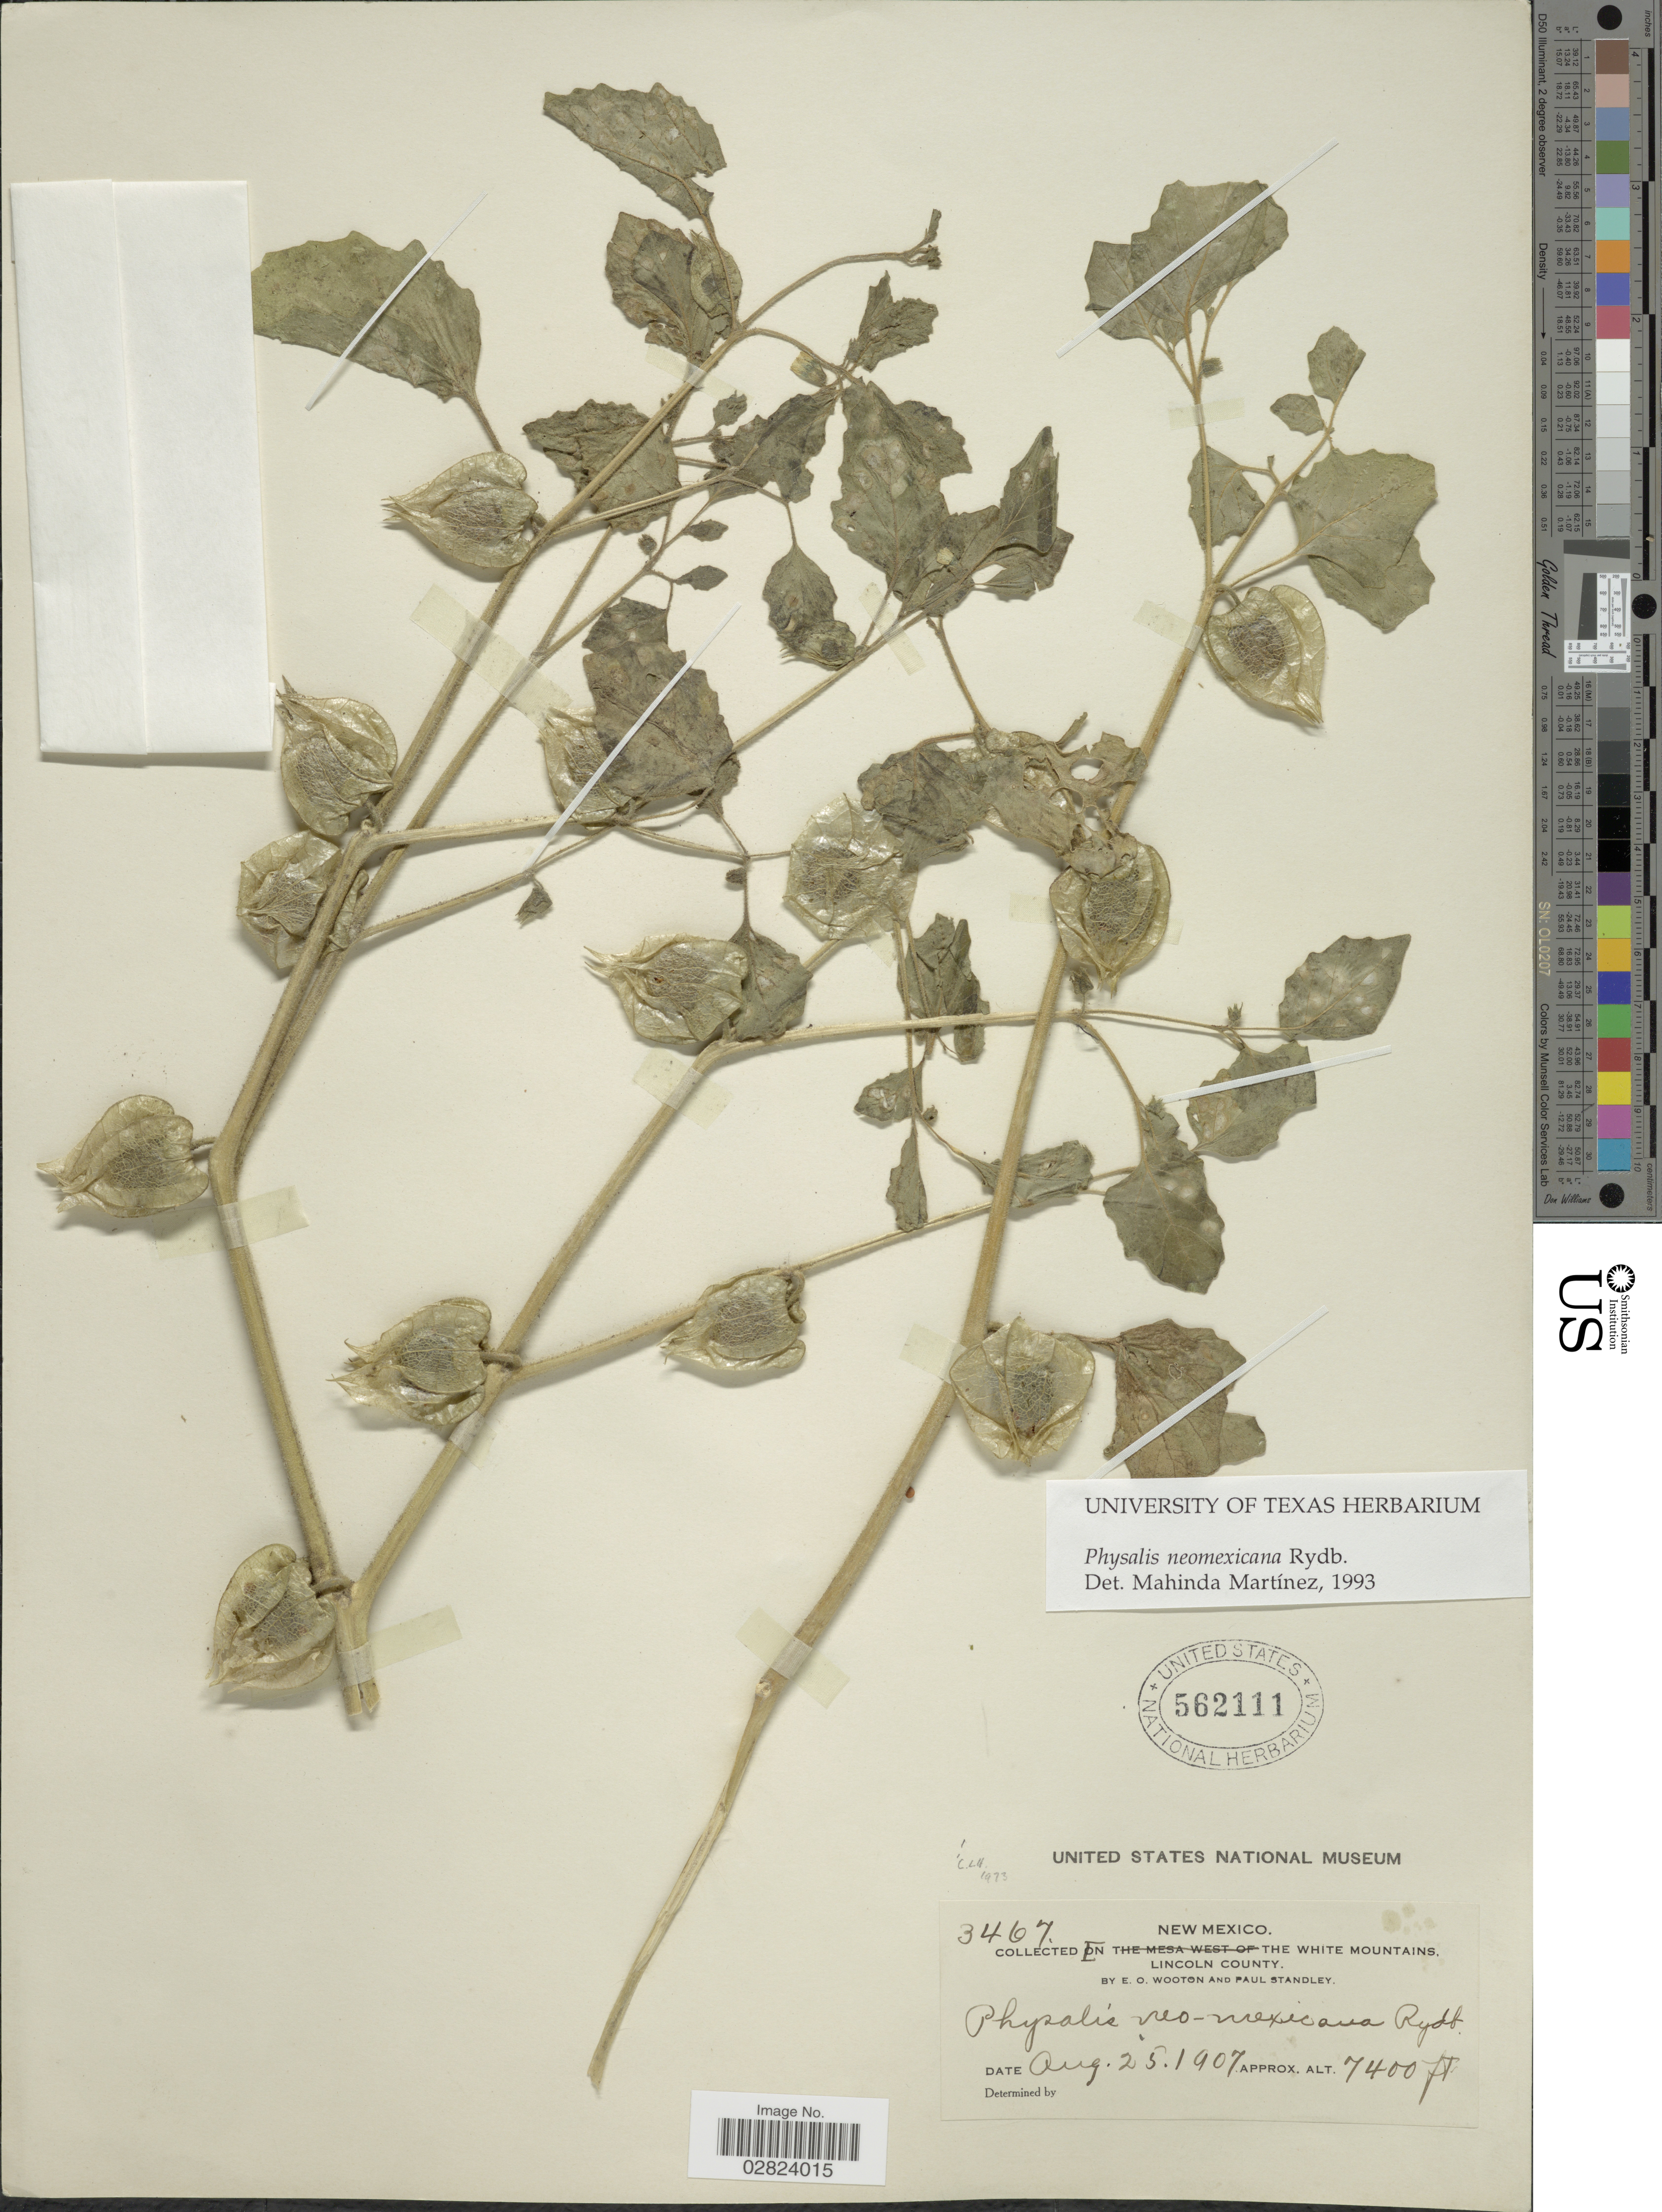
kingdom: Plantae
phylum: Tracheophyta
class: Magnoliopsida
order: Solanales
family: Solanaceae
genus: Physalis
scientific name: Physalis neomexicana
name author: Rydb.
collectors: E. O. Wooton & P. C. Standley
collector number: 3467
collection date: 1907-08-25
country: United States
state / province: New Mexico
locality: White Mountains, Lincoln County.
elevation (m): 2256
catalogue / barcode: US 562111